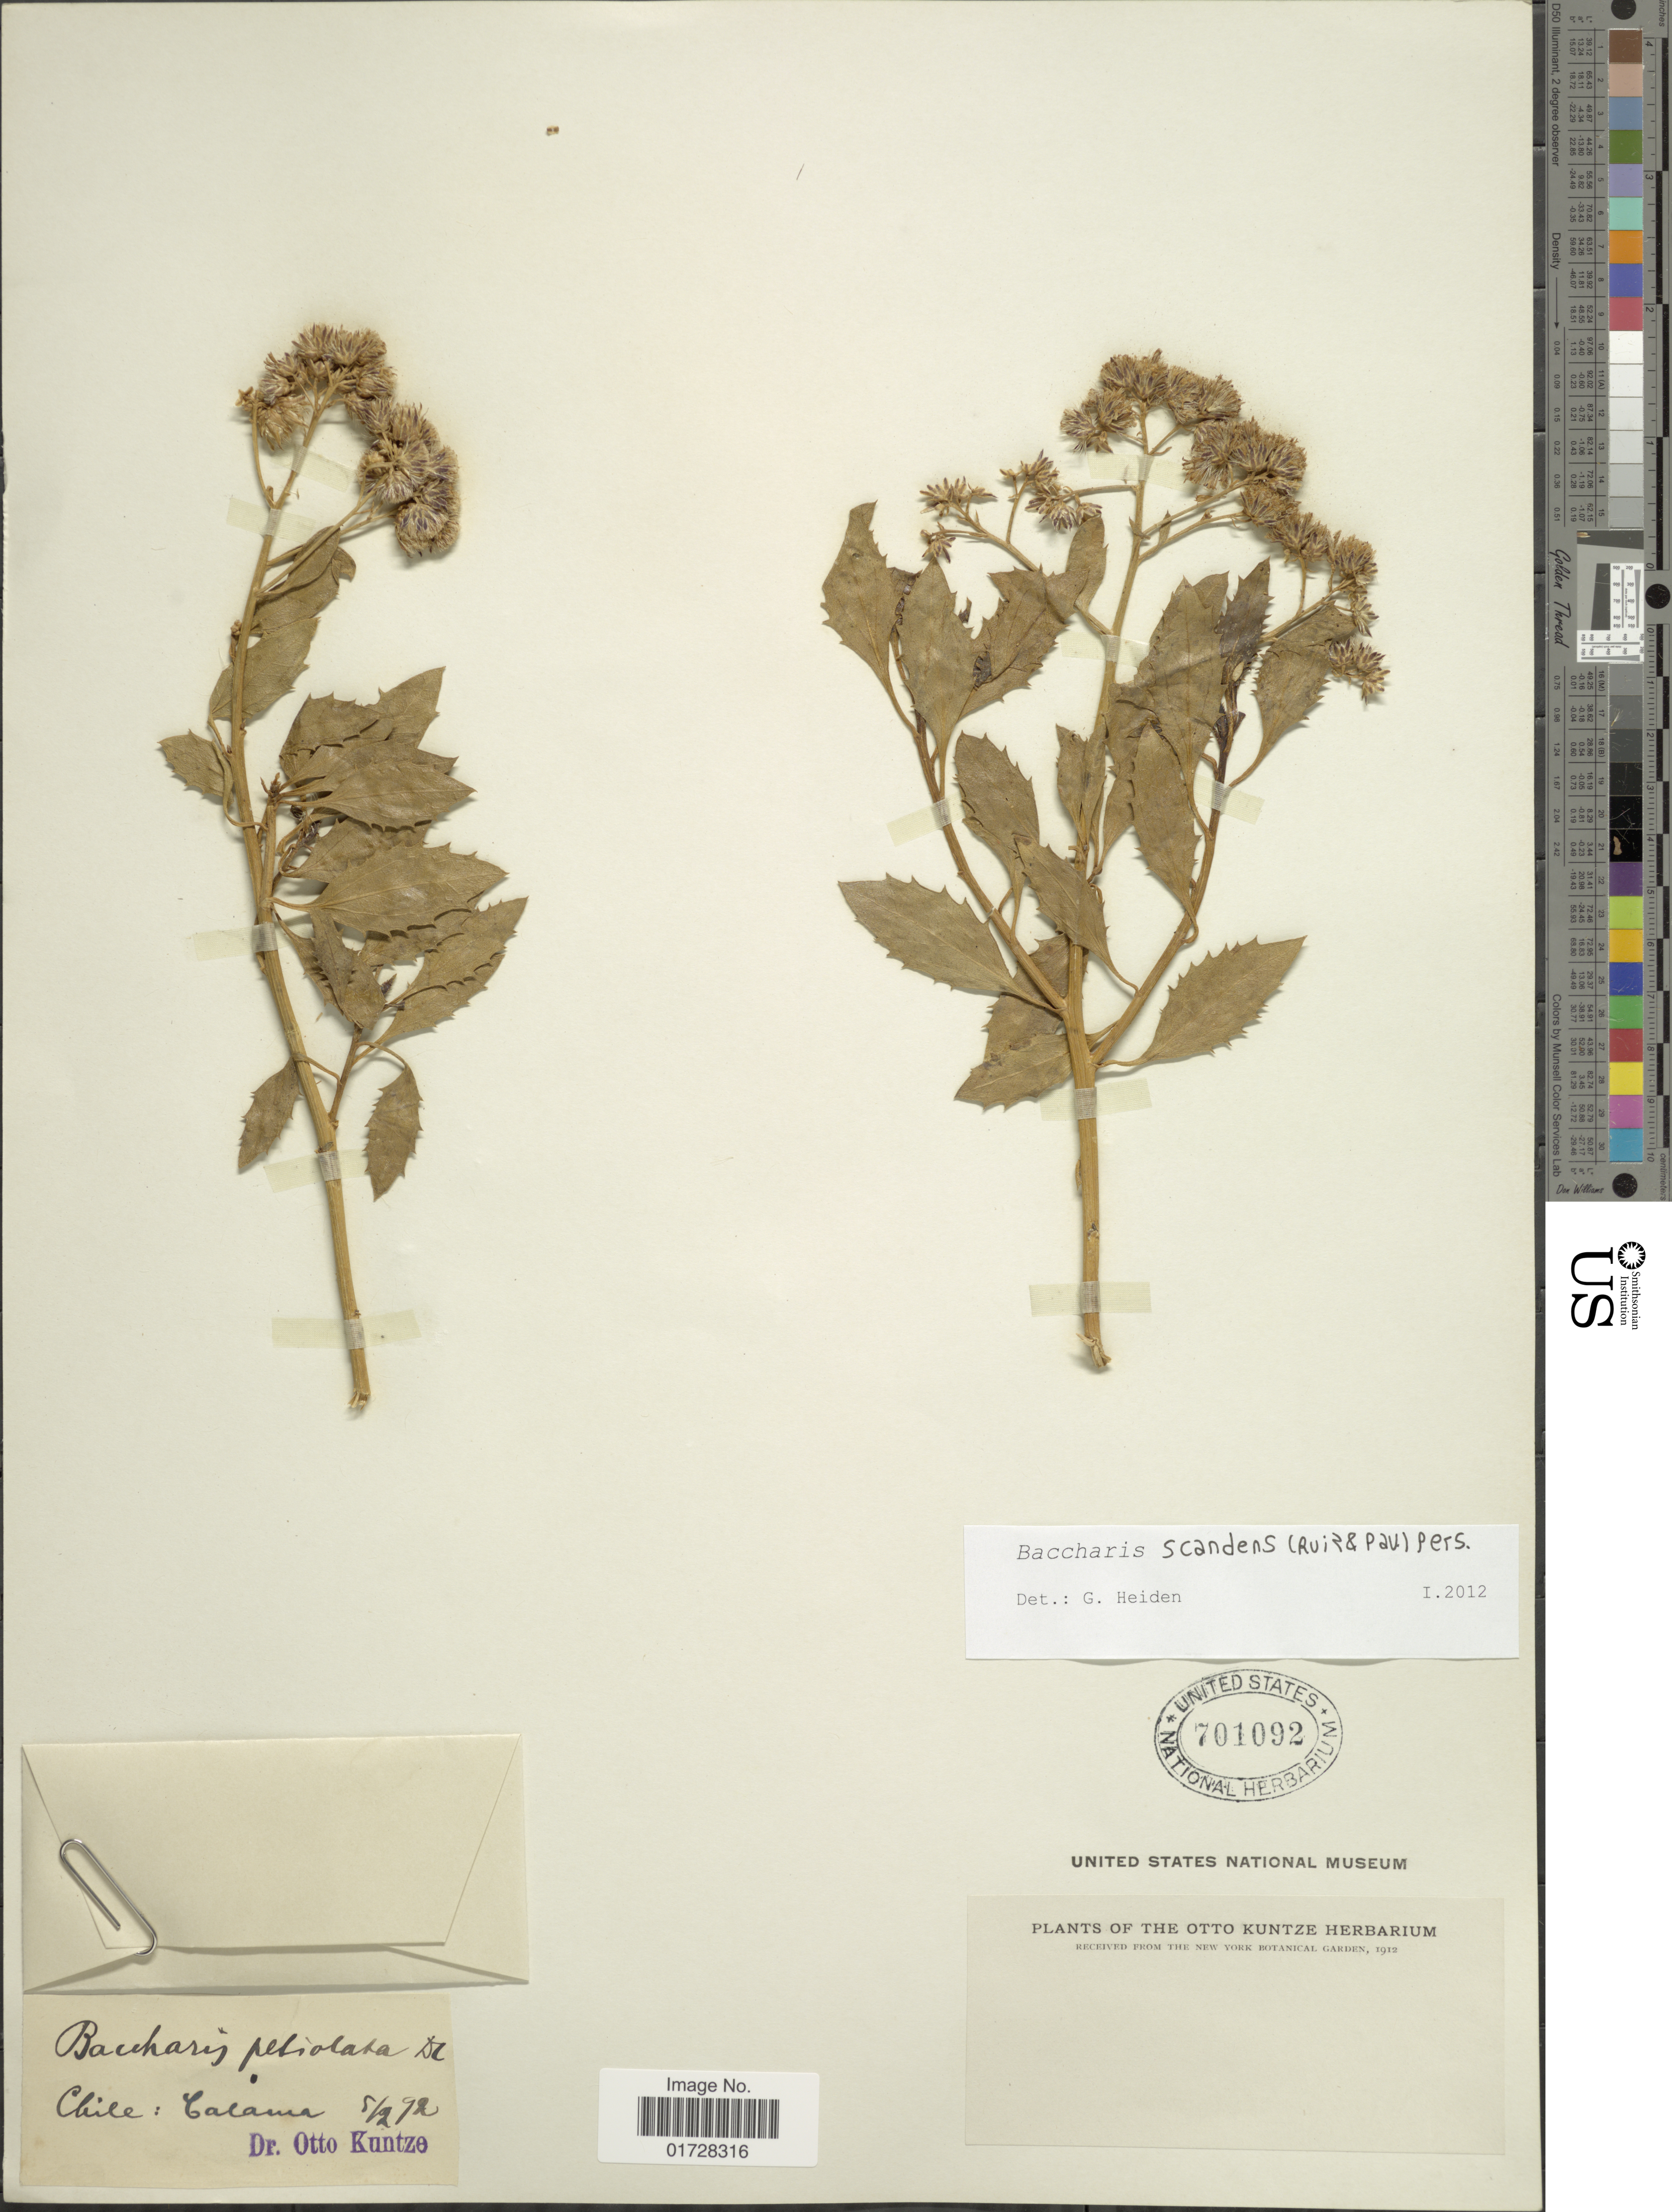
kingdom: Plantae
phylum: Tracheophyta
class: Magnoliopsida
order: Asterales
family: Asteraceae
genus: Baccharis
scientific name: Baccharis scandens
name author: (Ruiz & Pav.) Pers.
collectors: C.E.O. Kuntze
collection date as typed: Transcribed d/m/y: 5/2/72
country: Chile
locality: Cacama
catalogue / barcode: US 701092